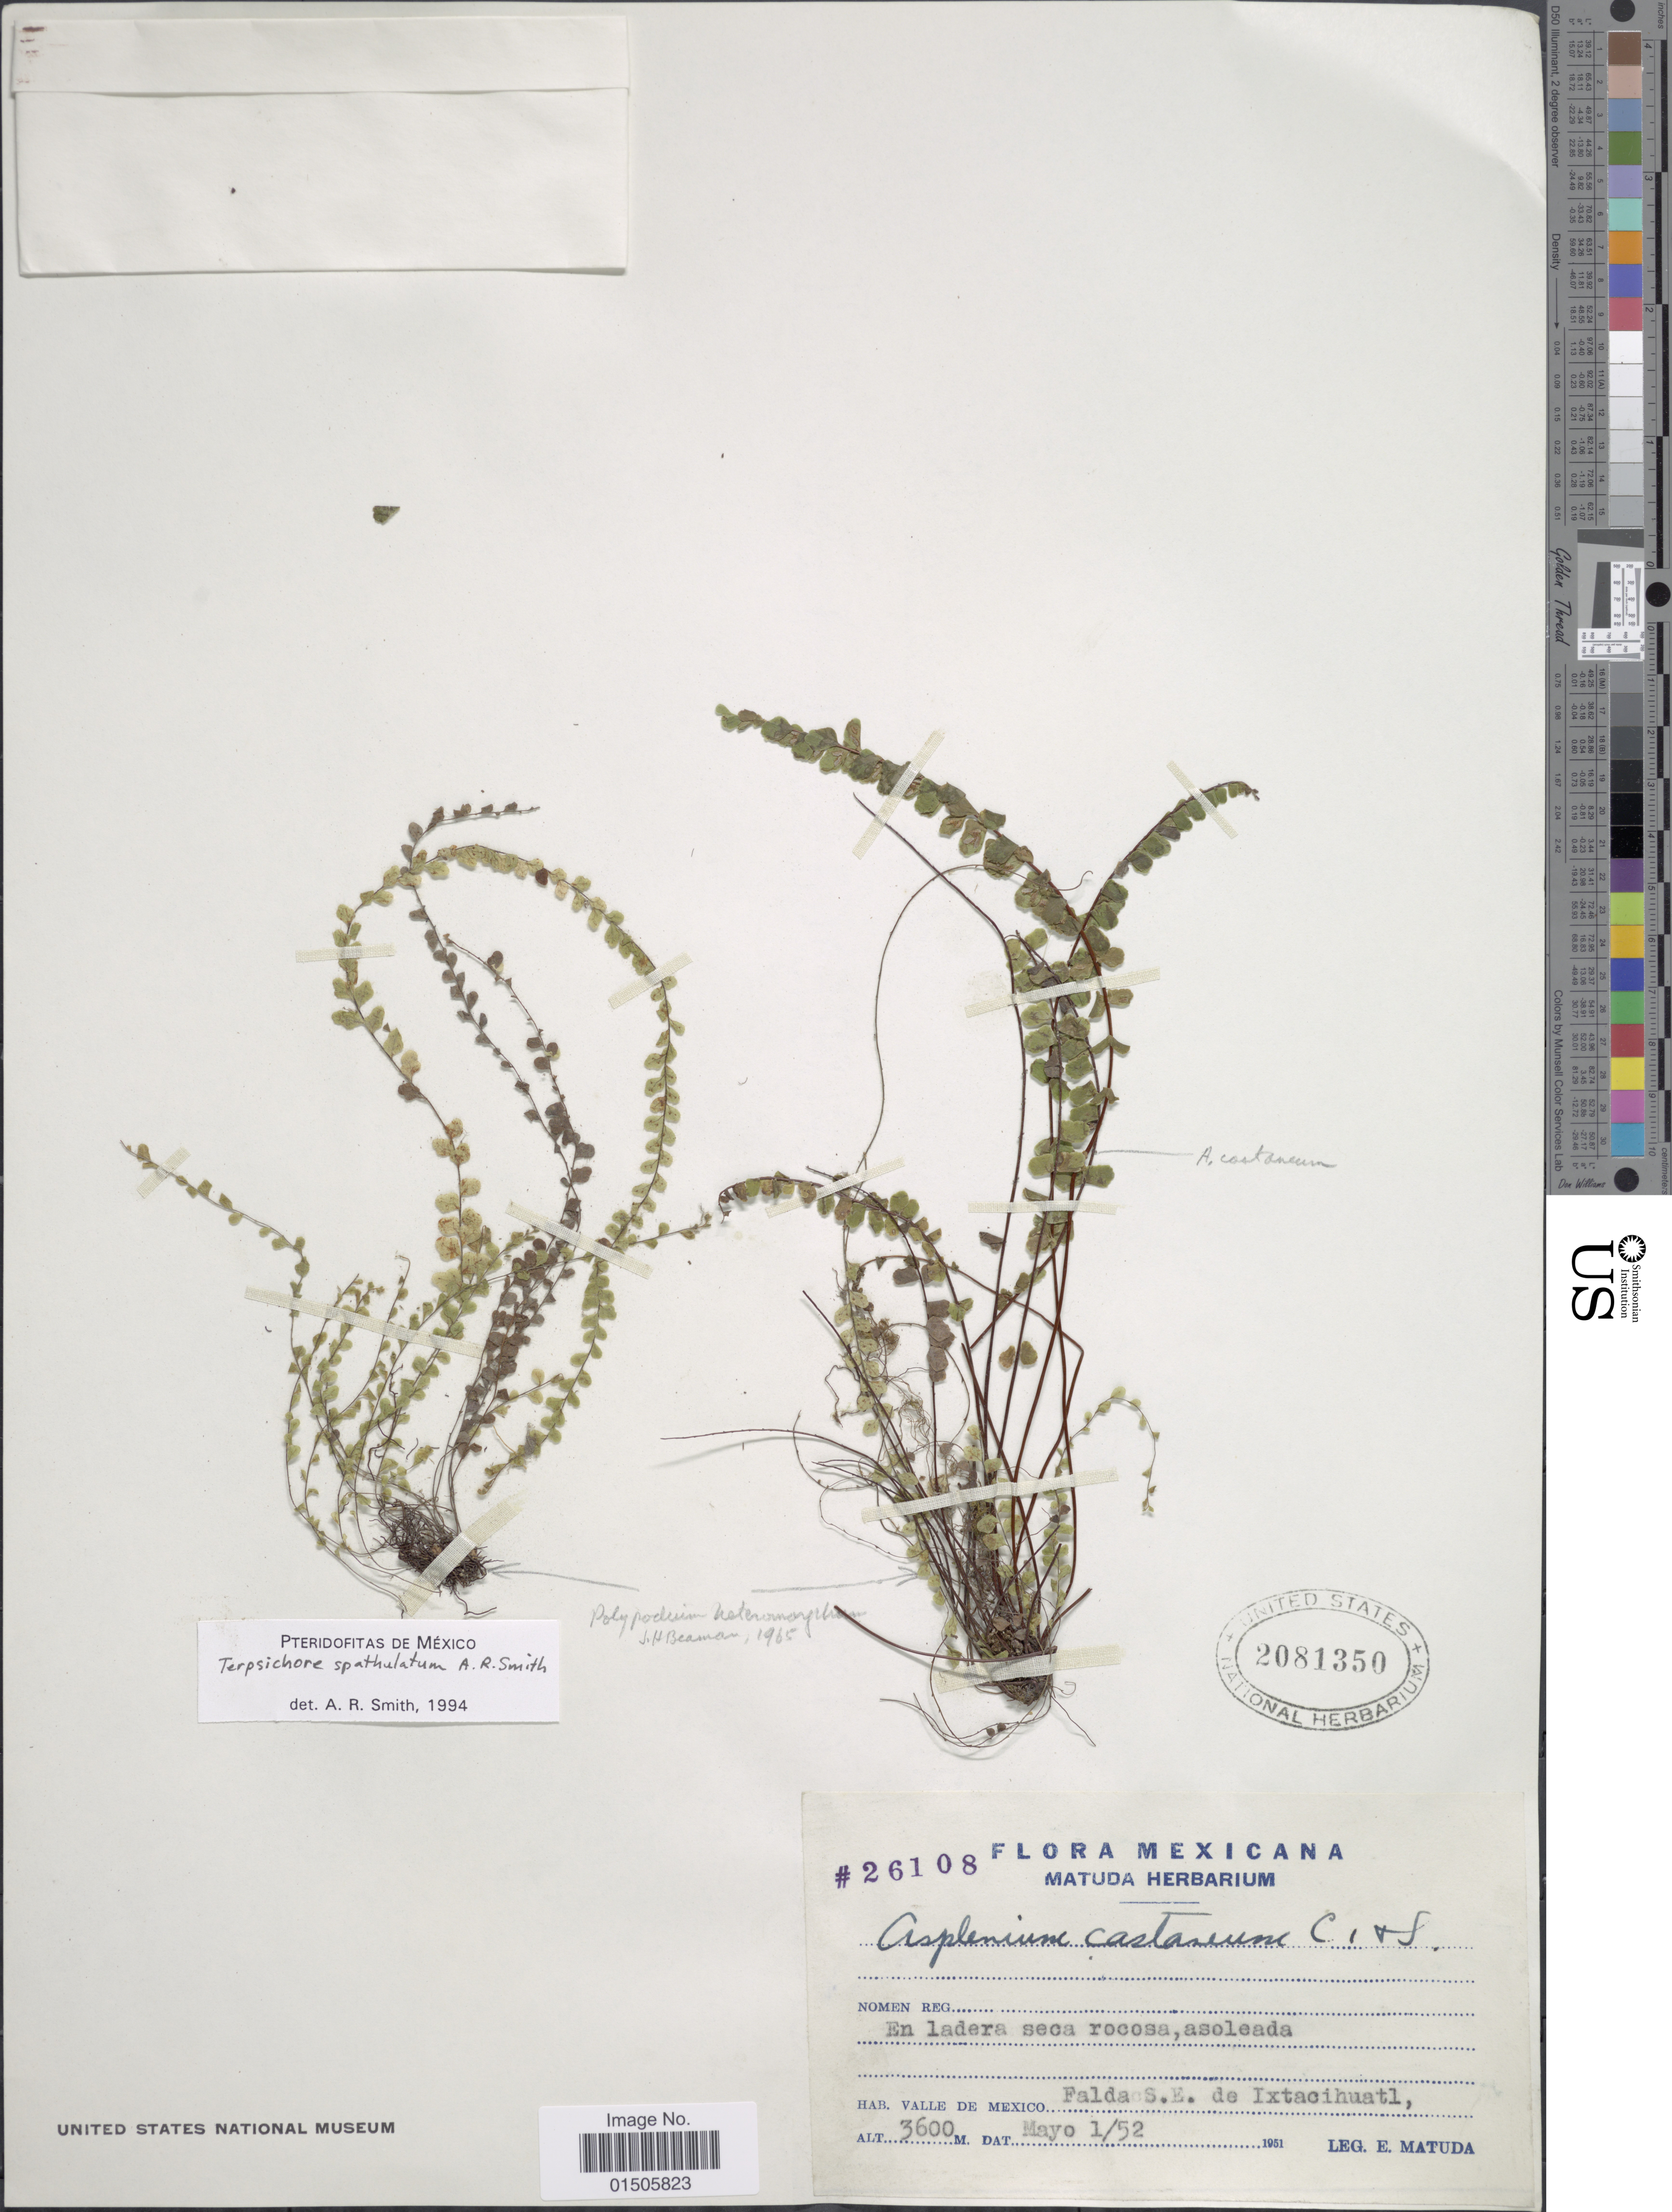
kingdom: Plantae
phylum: Tracheophyta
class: Polypodiopsida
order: Polypodiales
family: Aspleniaceae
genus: Asplenium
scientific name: Asplenium castaneum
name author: Schltdl. & Cham.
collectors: E. Matuda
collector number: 26108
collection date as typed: Transcribed d/m/y: 1/5/52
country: Mexico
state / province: México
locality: En ladera seca rocosa, asoleada, Falda S.E. de Ixtacihuatl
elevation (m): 3600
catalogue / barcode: US 2081350